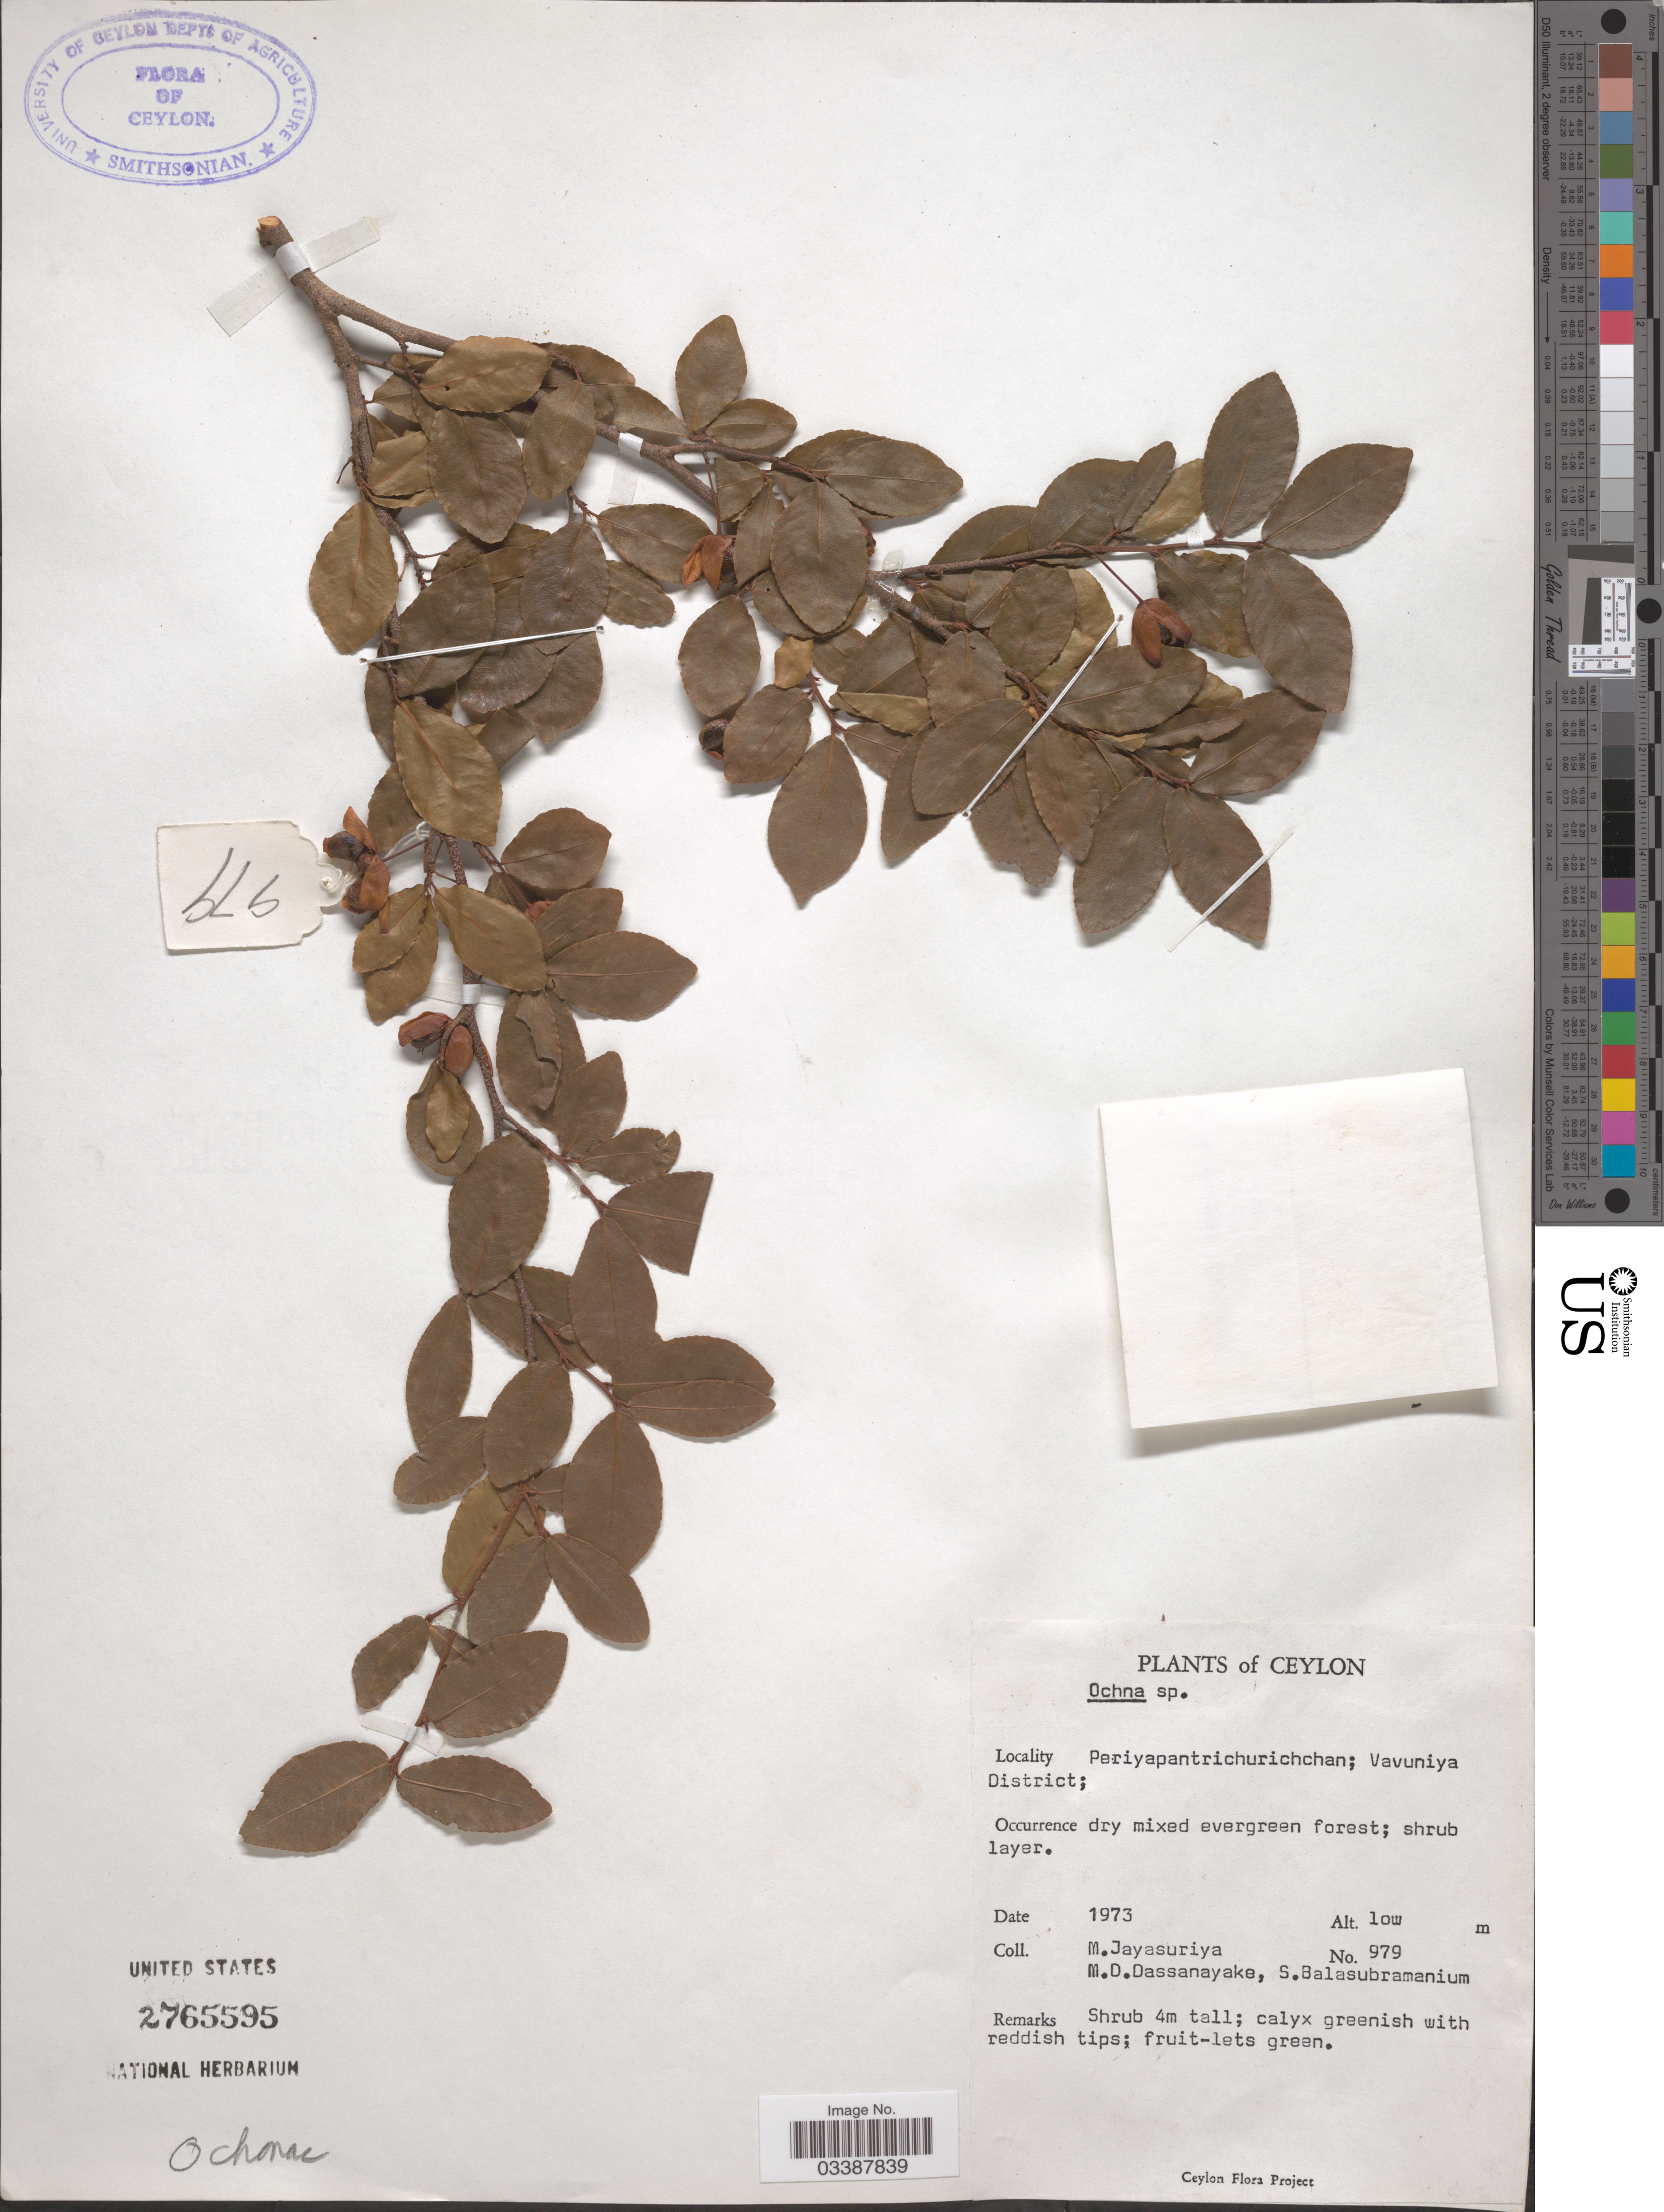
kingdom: Plantae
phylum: Tracheophyta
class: Magnoliopsida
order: Malpighiales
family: Ochnaceae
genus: Ochna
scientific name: Ochna sp.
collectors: M. Jayasuriya, M. D. Dassanayake & S. Balasubramanium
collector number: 977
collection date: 1973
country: Sri Lanka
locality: Ceylon. Periyapantrichurichchan; Vavuniya District.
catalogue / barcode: US 2765595